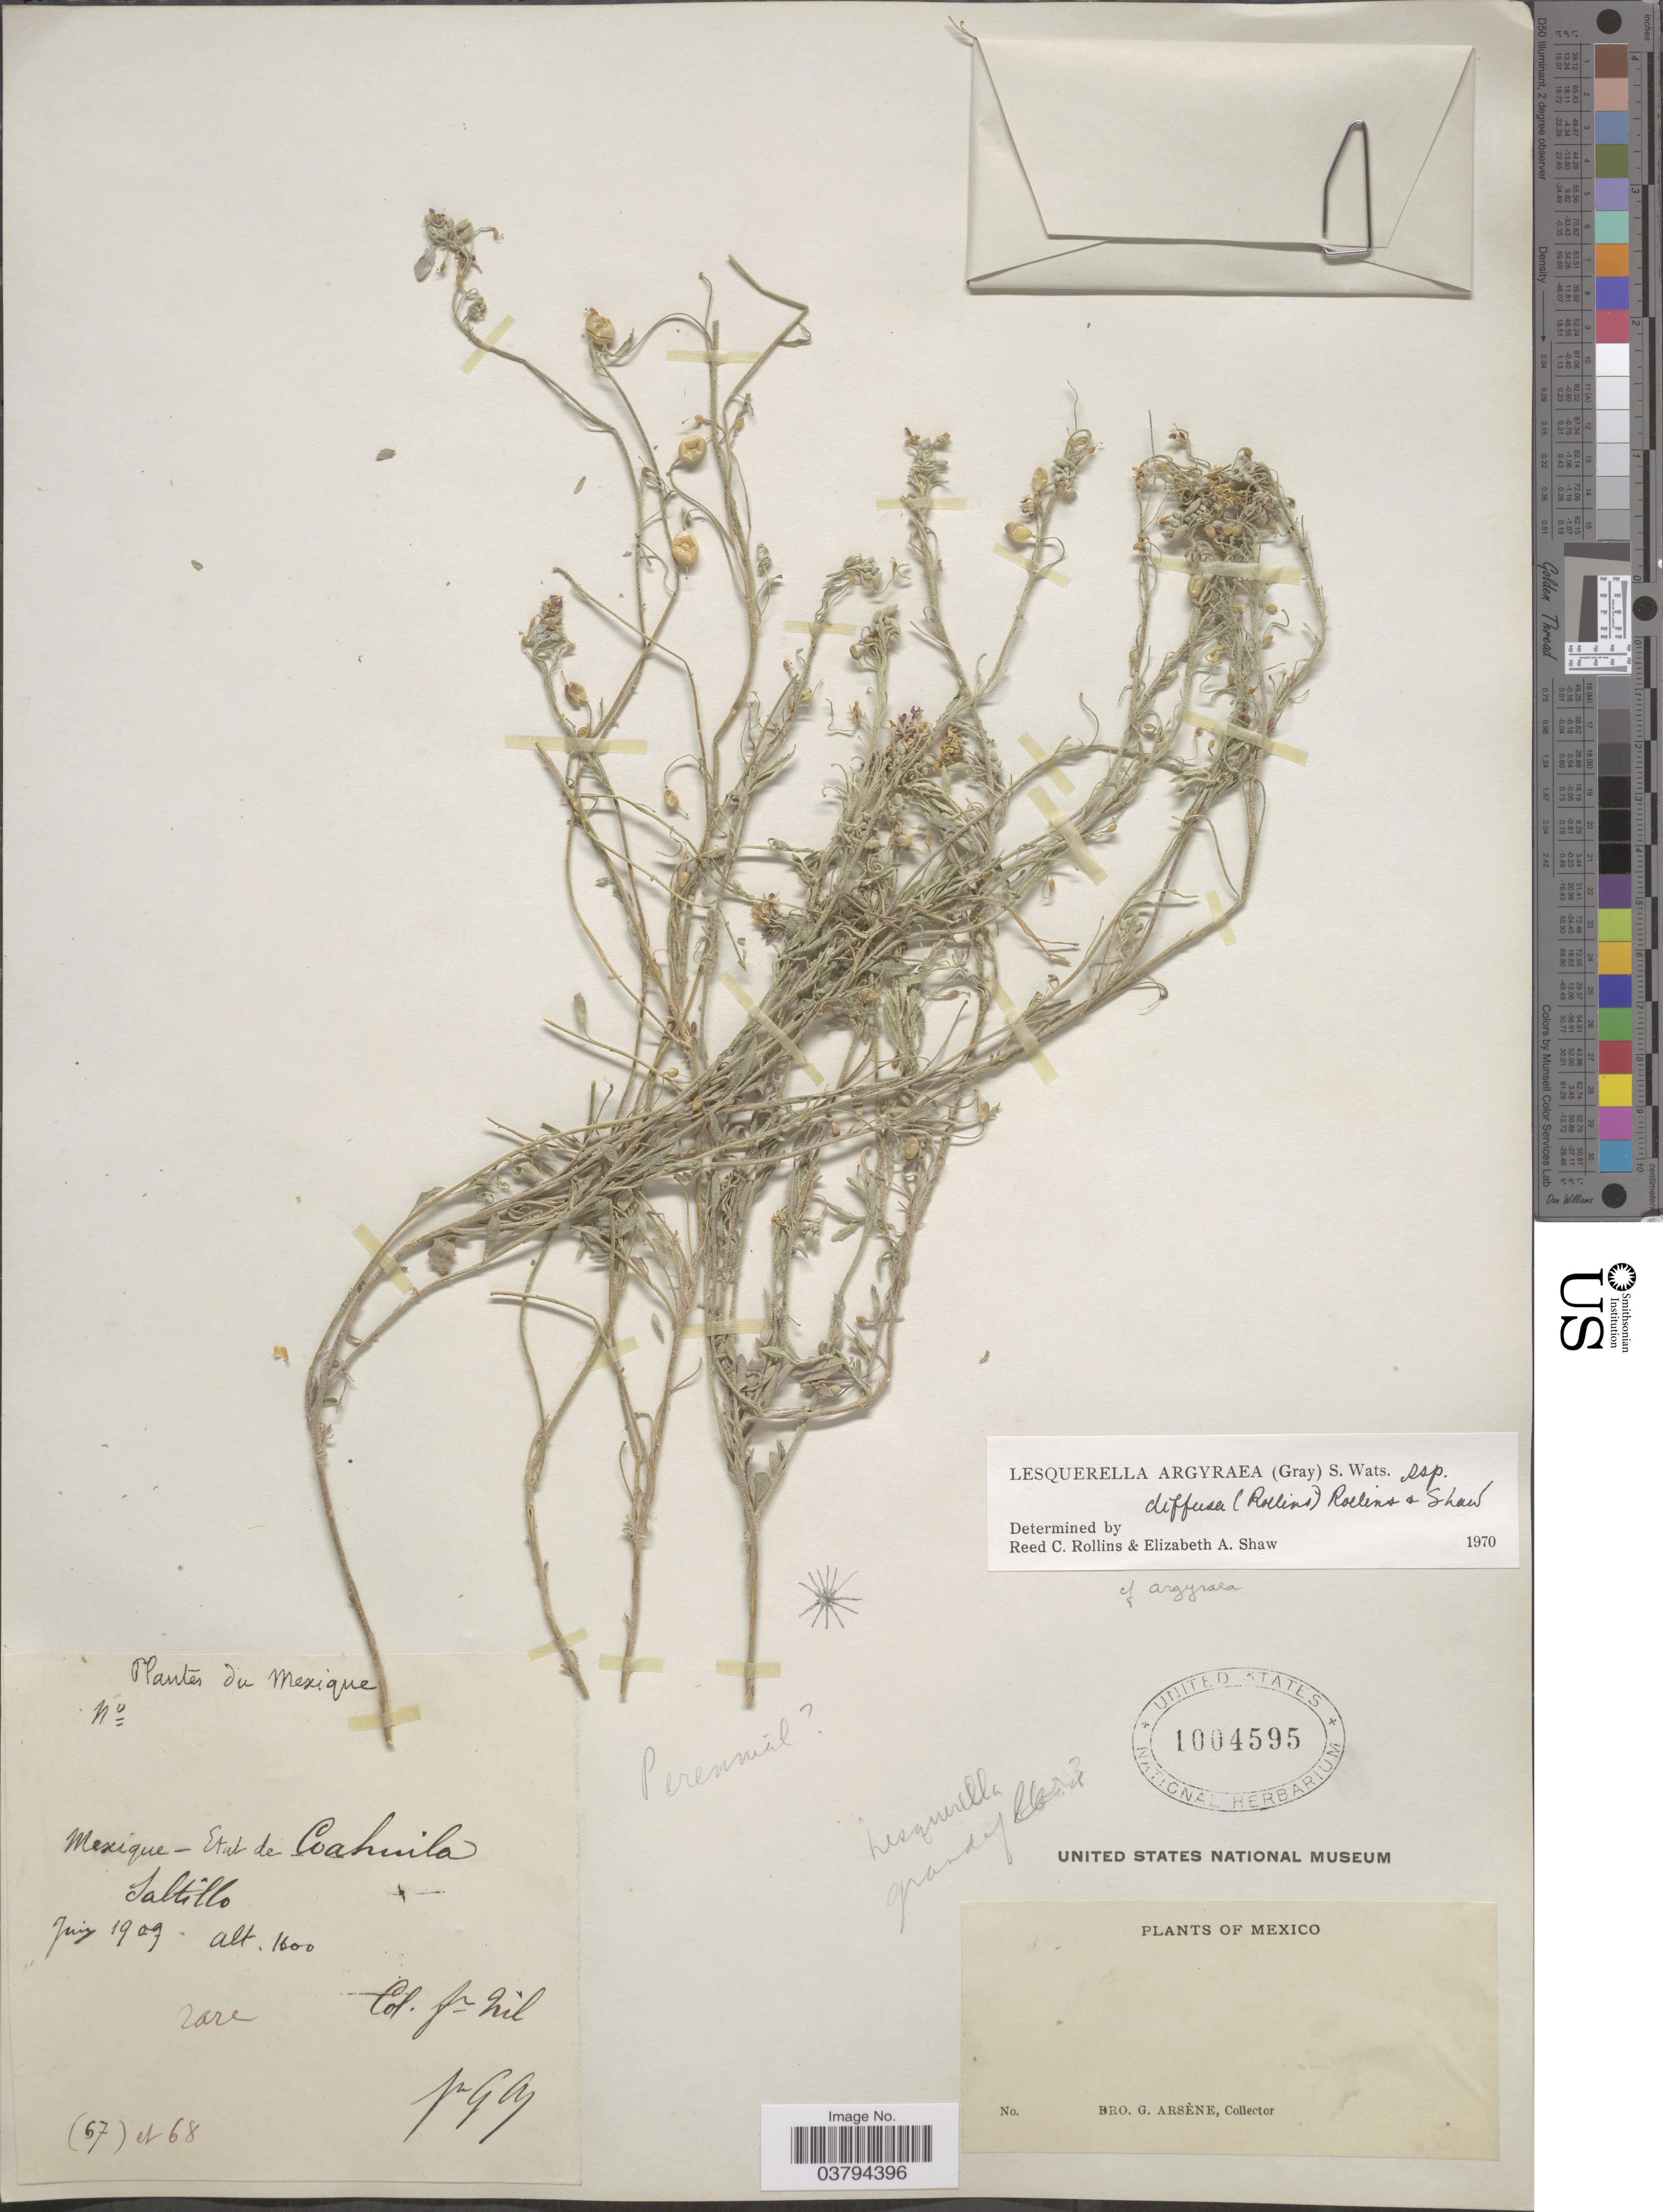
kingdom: Plantae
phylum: Tracheophyta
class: Magnoliopsida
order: Brassicales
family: Brassicaceae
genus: Lesquerella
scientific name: Lesquerella argyraea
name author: (A. Gray) S. Watson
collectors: Bro. G. Arsène & Bro. Nil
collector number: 67/68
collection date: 1909-06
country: Mexico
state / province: Coahuila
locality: Etat de Coahuila, Saltillo.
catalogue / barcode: US 1004595